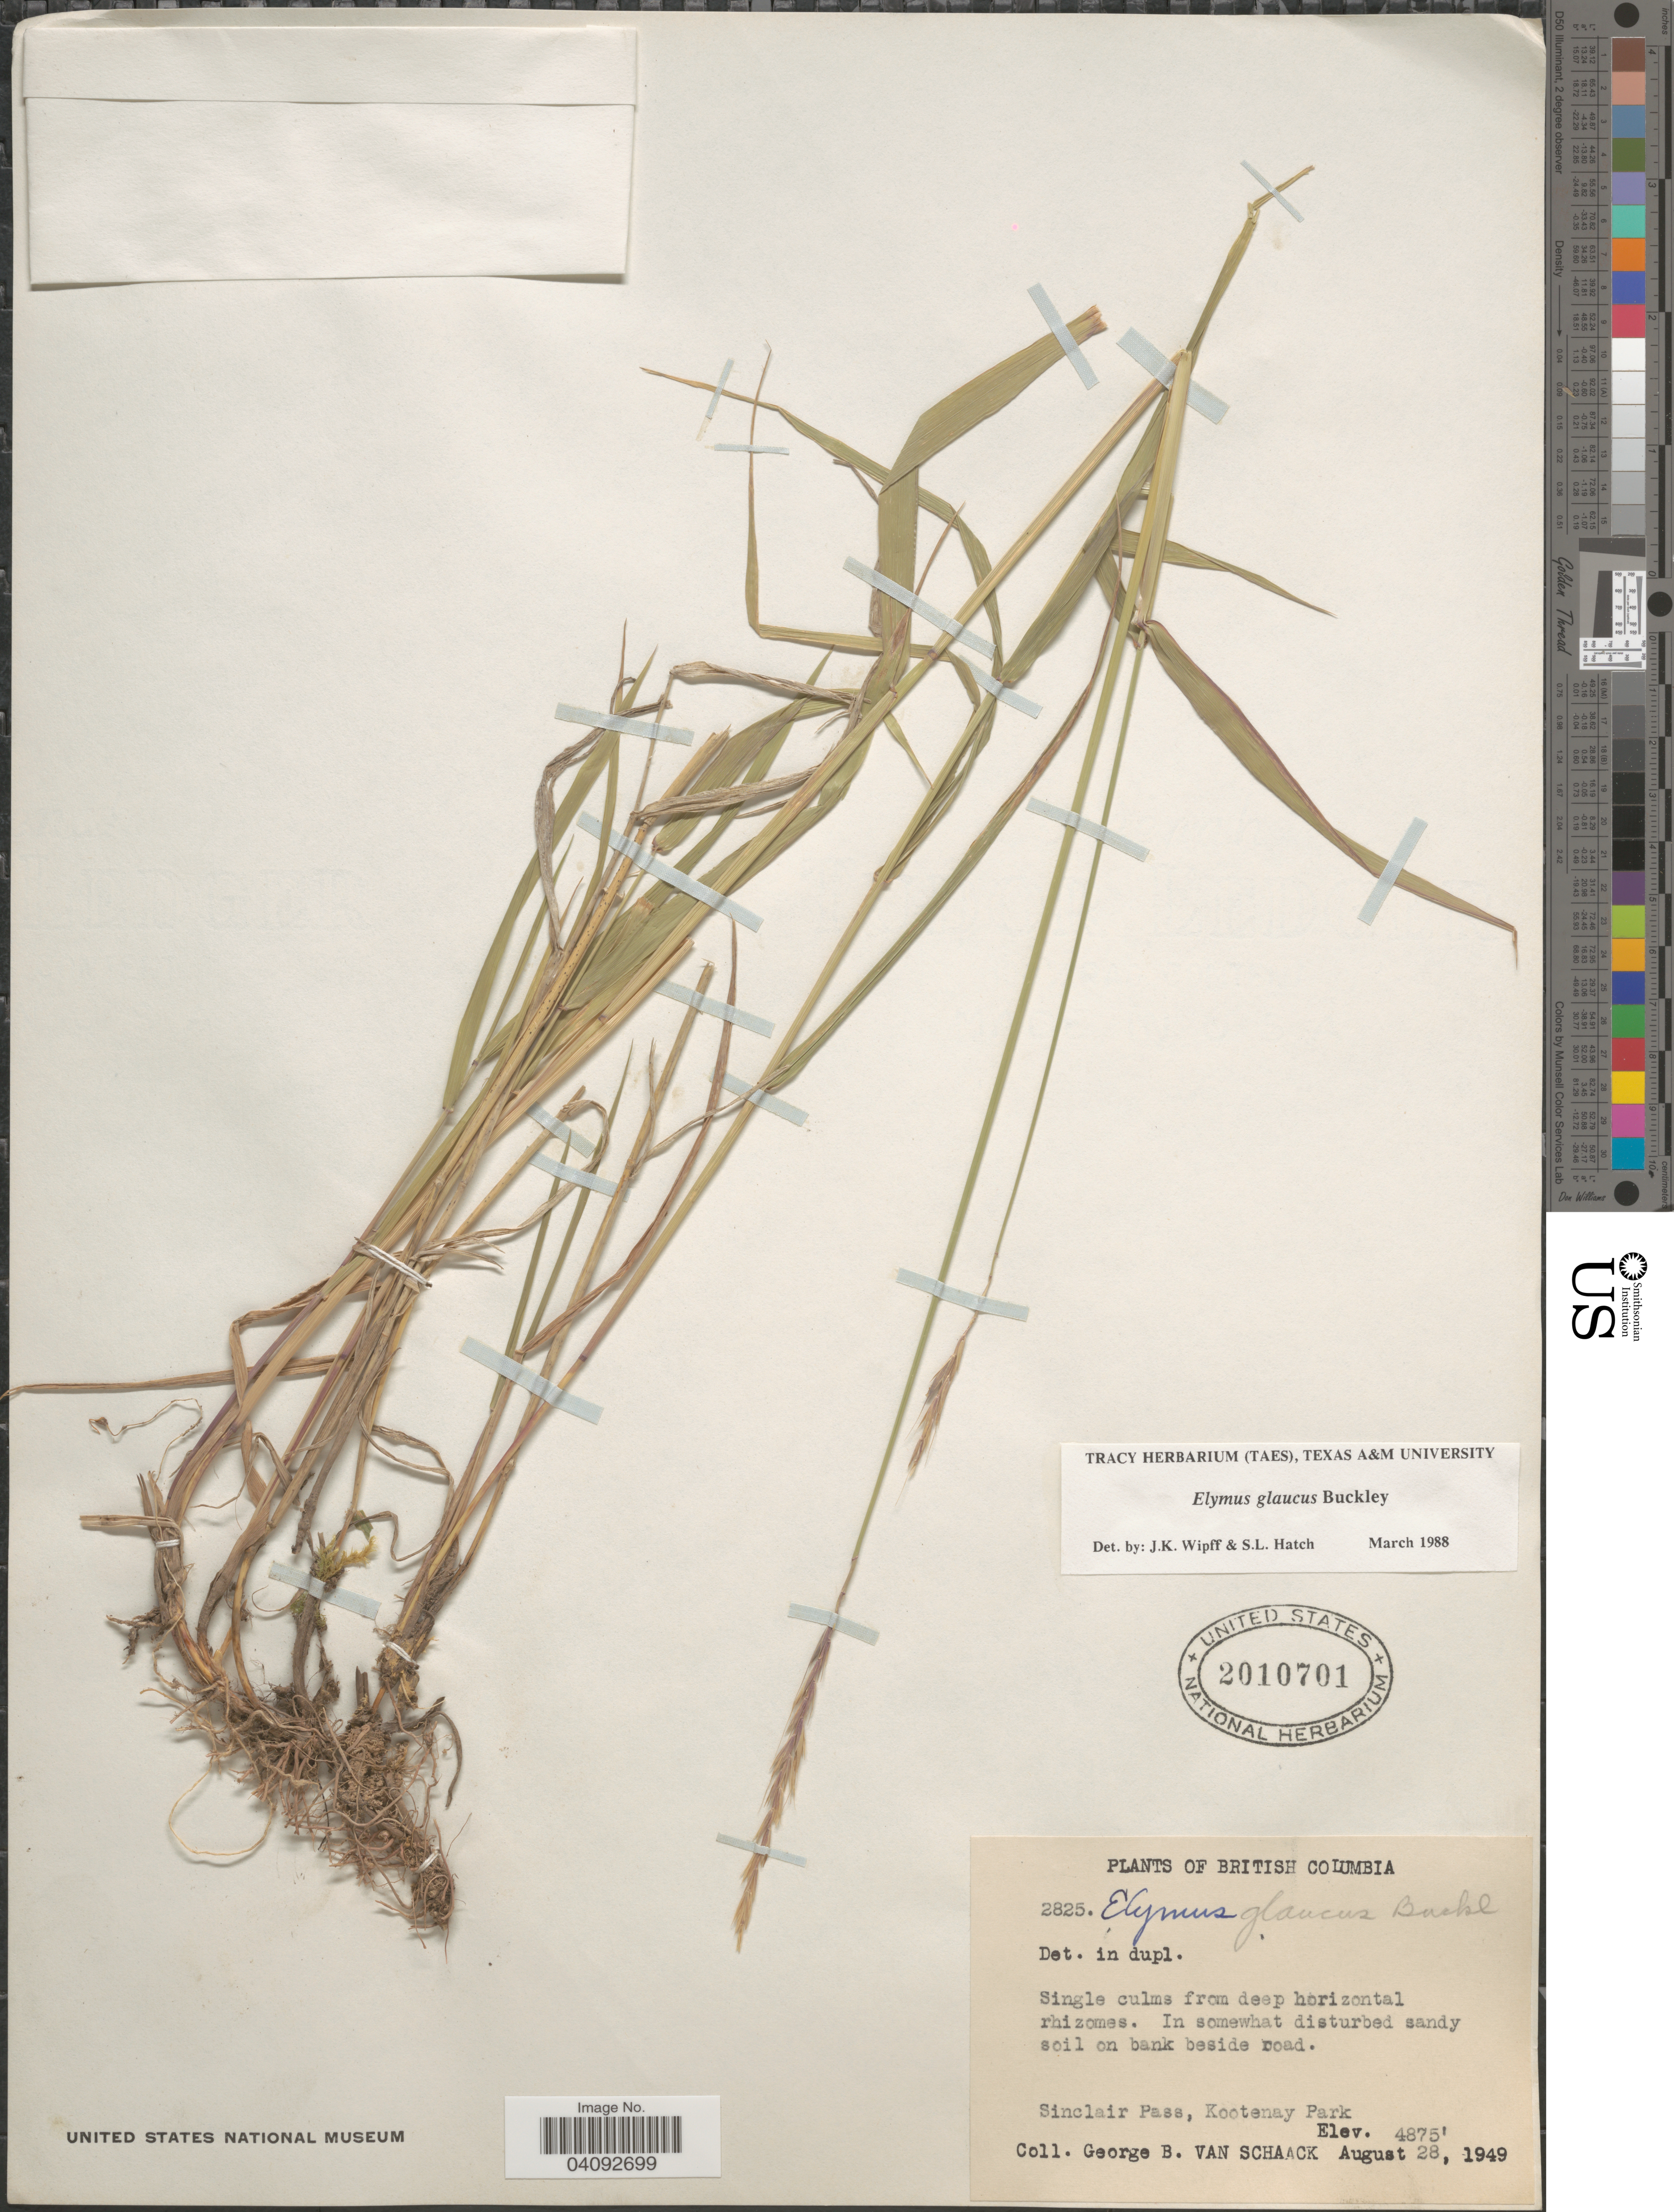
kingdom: Plantae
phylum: Tracheophyta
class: Liliopsida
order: Poales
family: Poaceae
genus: Elymus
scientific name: Elymus glabriflorus var. glabriflorus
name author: (Vasey ex L.H. Dewey) Scribn. & C.R. Ball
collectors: G. Van Schaack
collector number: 2825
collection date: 1949-08-28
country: Canada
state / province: British Columbia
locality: In somewhat disturbed sandy soil on bank beside road. Sinclair Pass, Kootenay Park.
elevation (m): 1486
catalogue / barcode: US 2010701